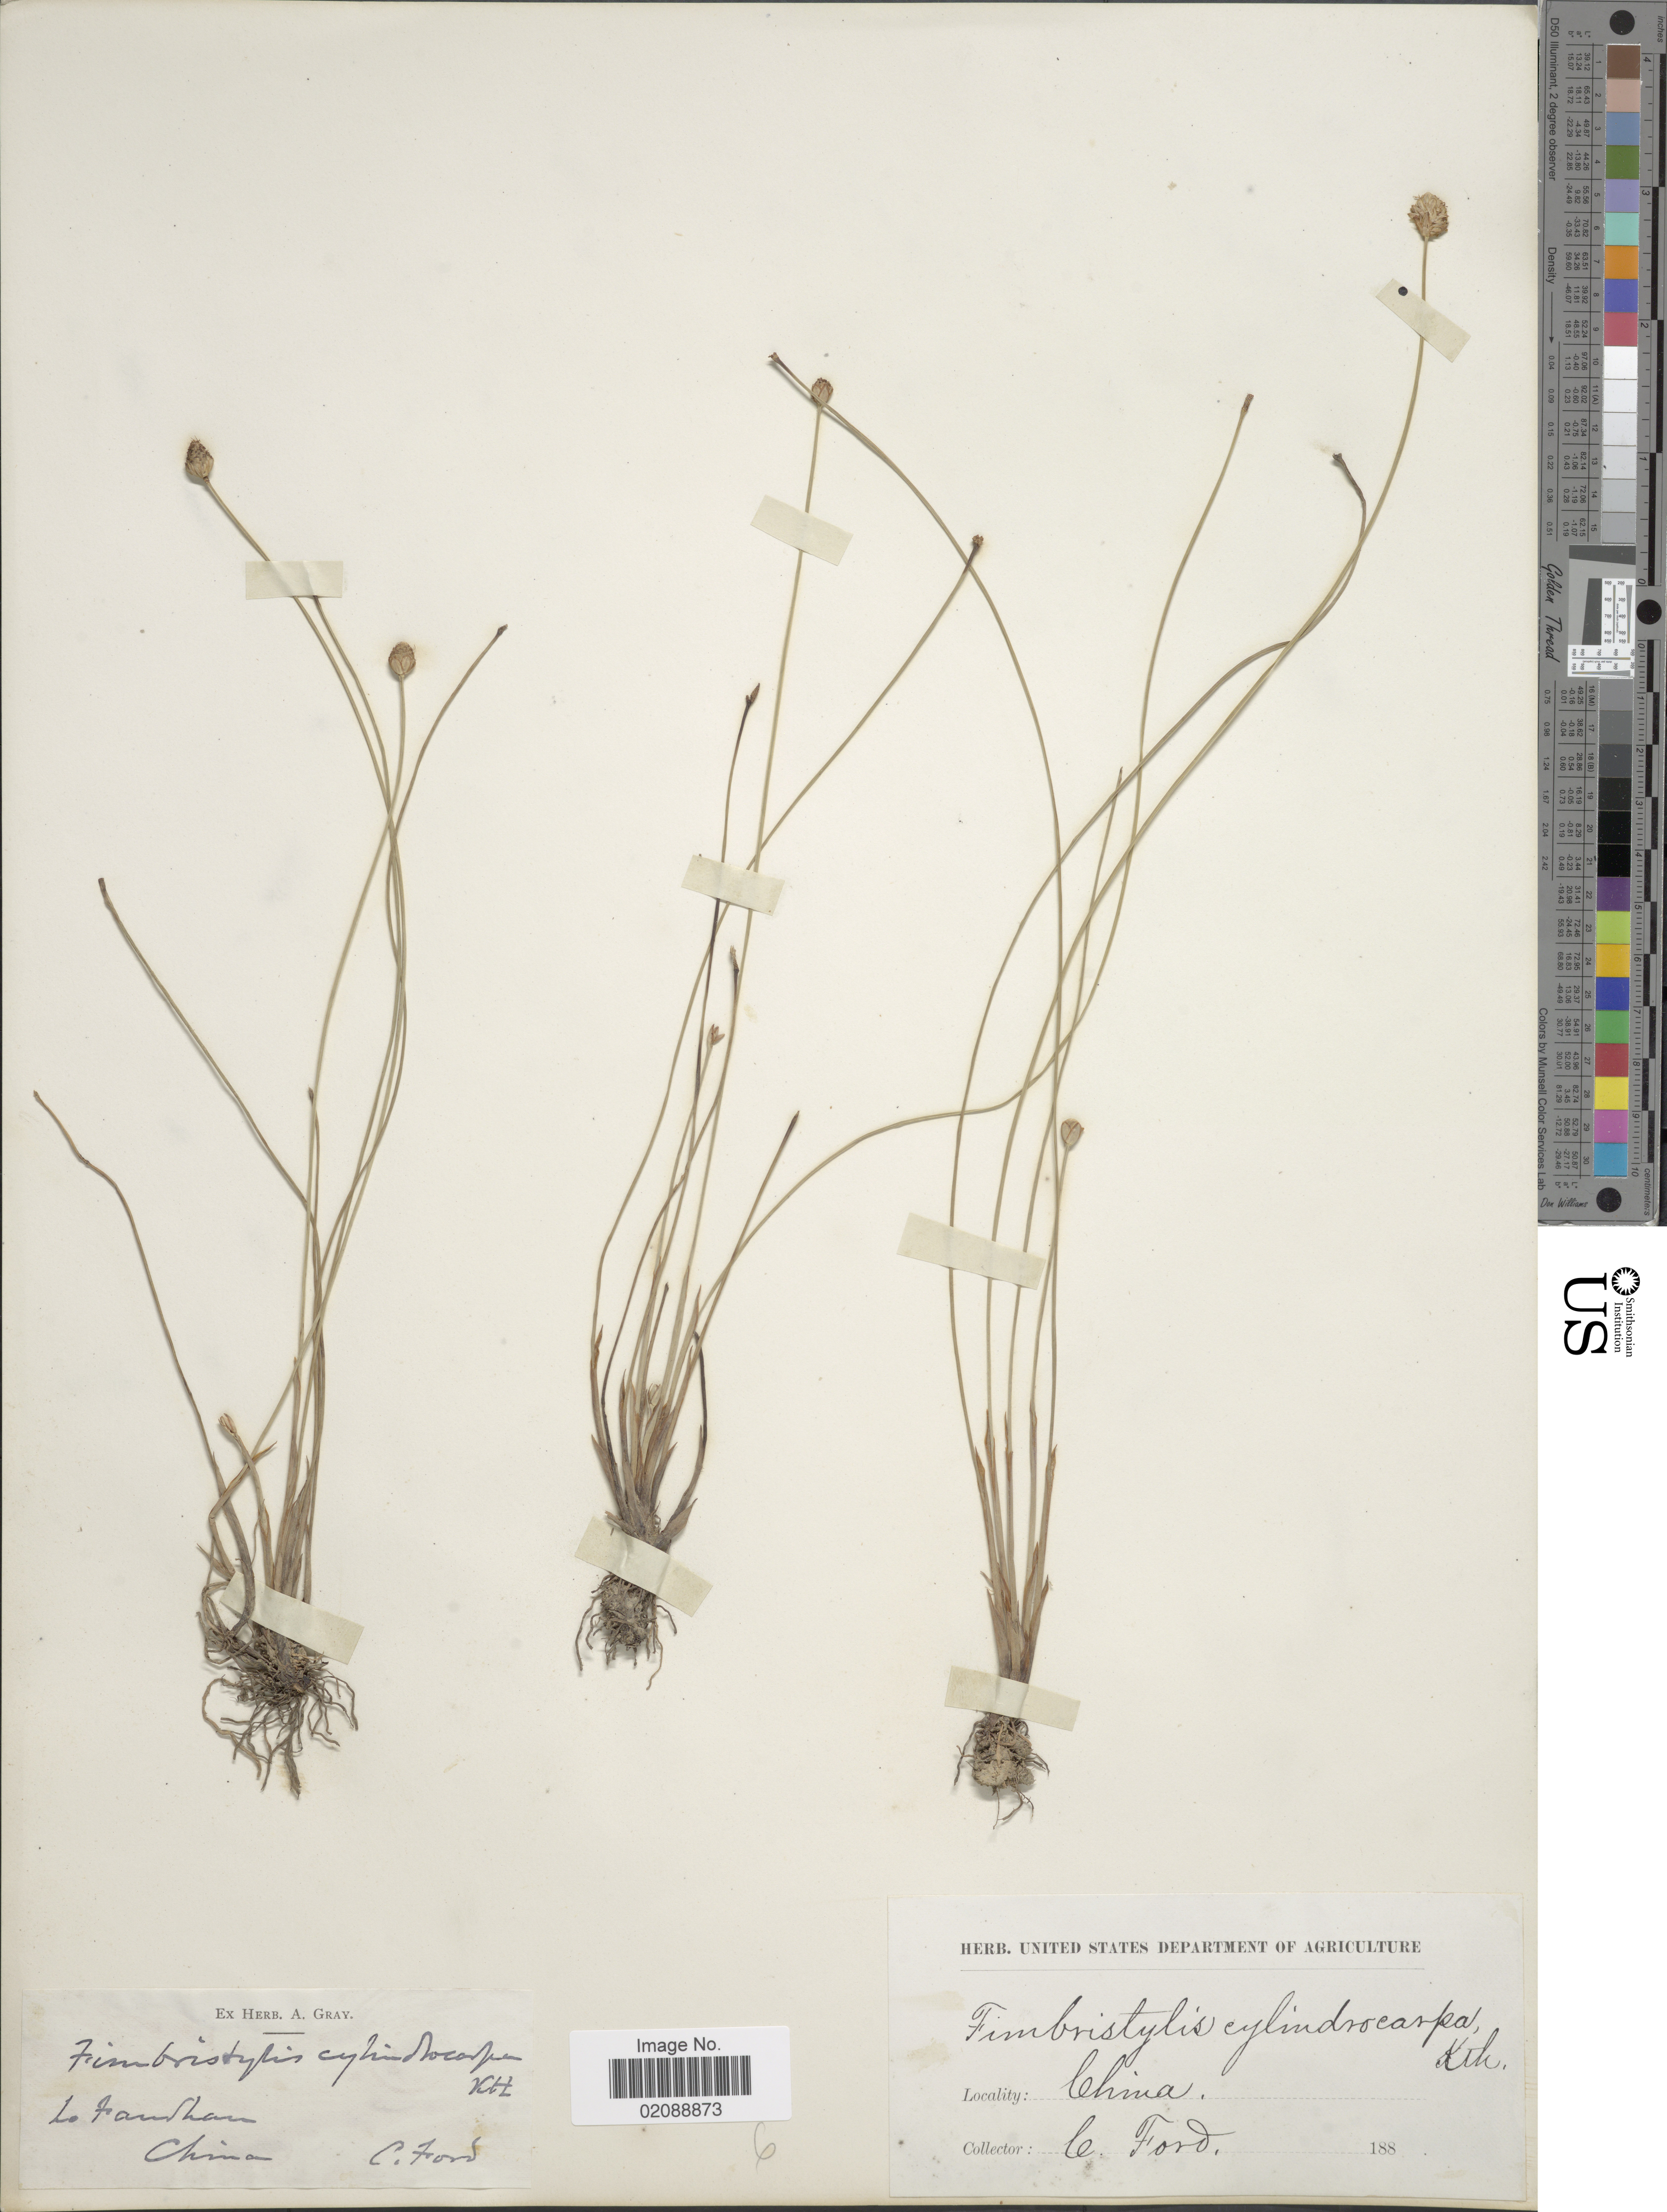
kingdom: Plantae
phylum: Tracheophyta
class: Liliopsida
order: Poales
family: Cyperaceae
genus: Fimbristylis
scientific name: Fimbristylis tetragona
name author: R. Br.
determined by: Strong, Mark T., (BOT), Smithsonian Institution - National Museum of Natural History (UNITED STATES)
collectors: C. Ford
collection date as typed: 188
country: China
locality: LoFoushan. [interpreted]